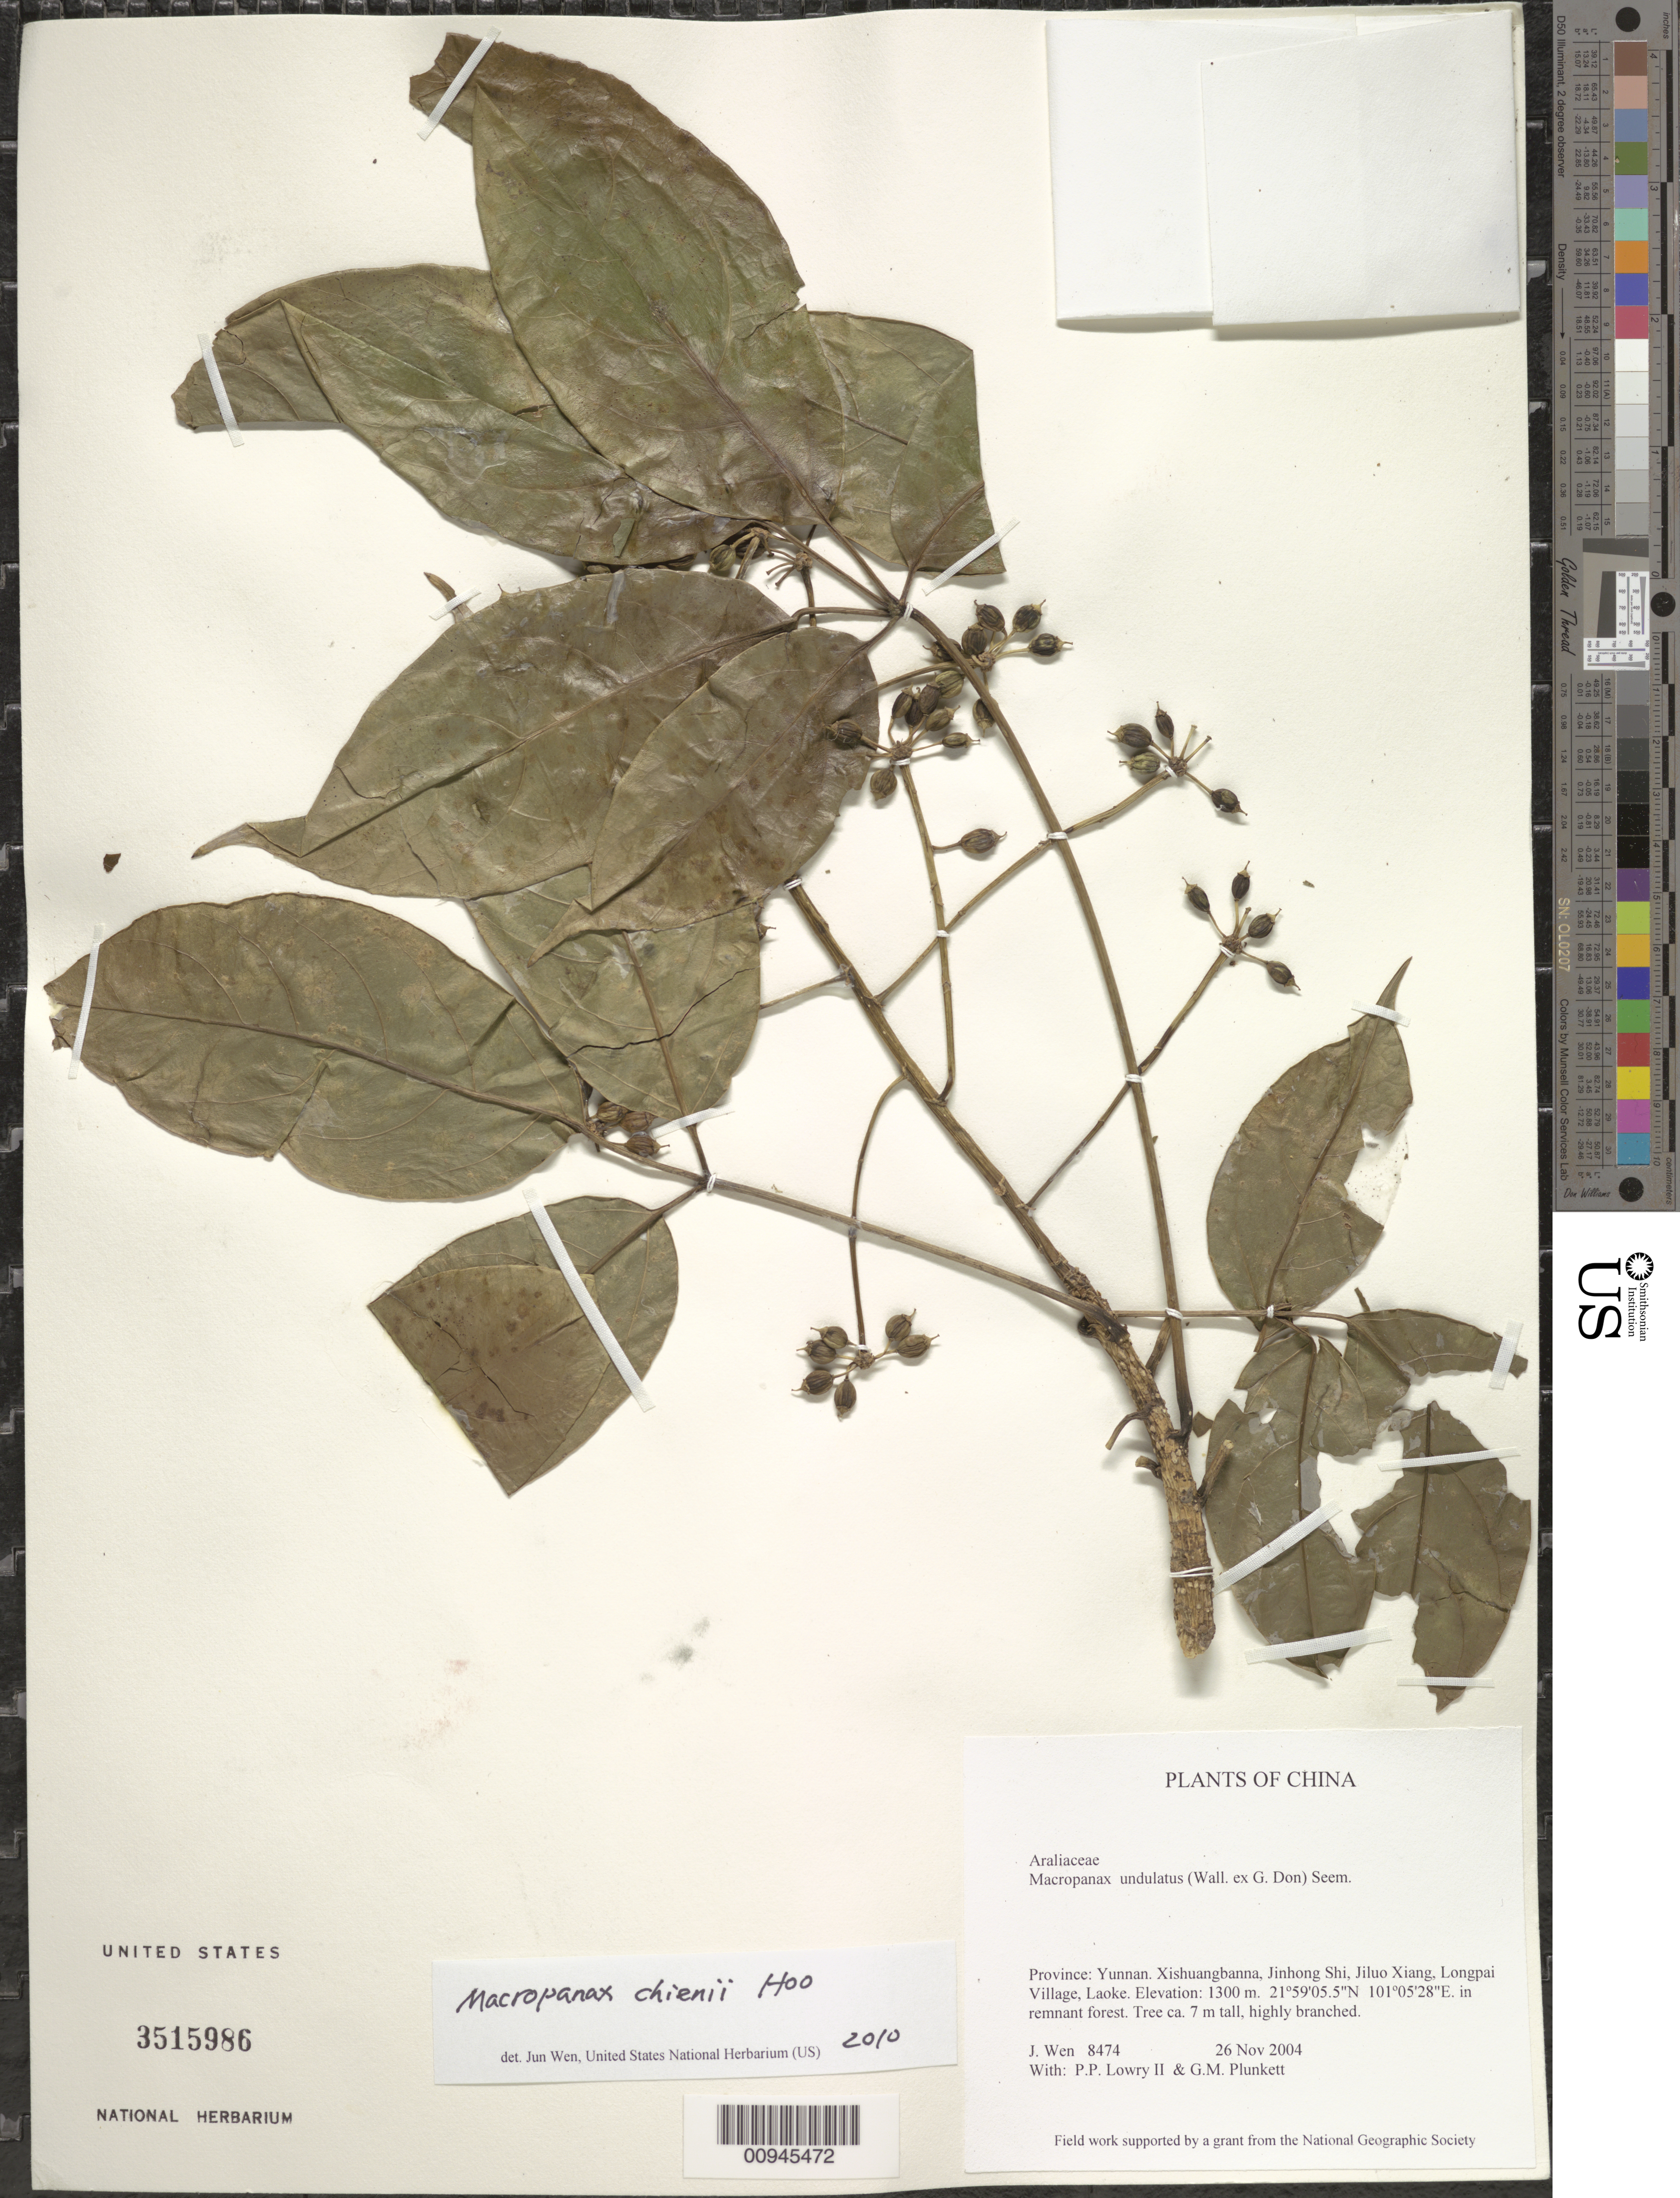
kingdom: Plantae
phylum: Tracheophyta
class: Magnoliopsida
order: Apiales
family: Araliaceae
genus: Macropanax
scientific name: Macropanax undulatus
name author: (Wall. ex G. Don) Seem.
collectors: J. Wen, P. P. Lowry & G. M. Plunkett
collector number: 8474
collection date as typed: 26 Nov 2004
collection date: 2004-11-26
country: China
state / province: Yunnan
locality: Xishuangbanna, Jinhong Shi, Jiluo Xiang, Longpai Village, Laoke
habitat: In remnant forest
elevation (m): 1300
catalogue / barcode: US 3515986